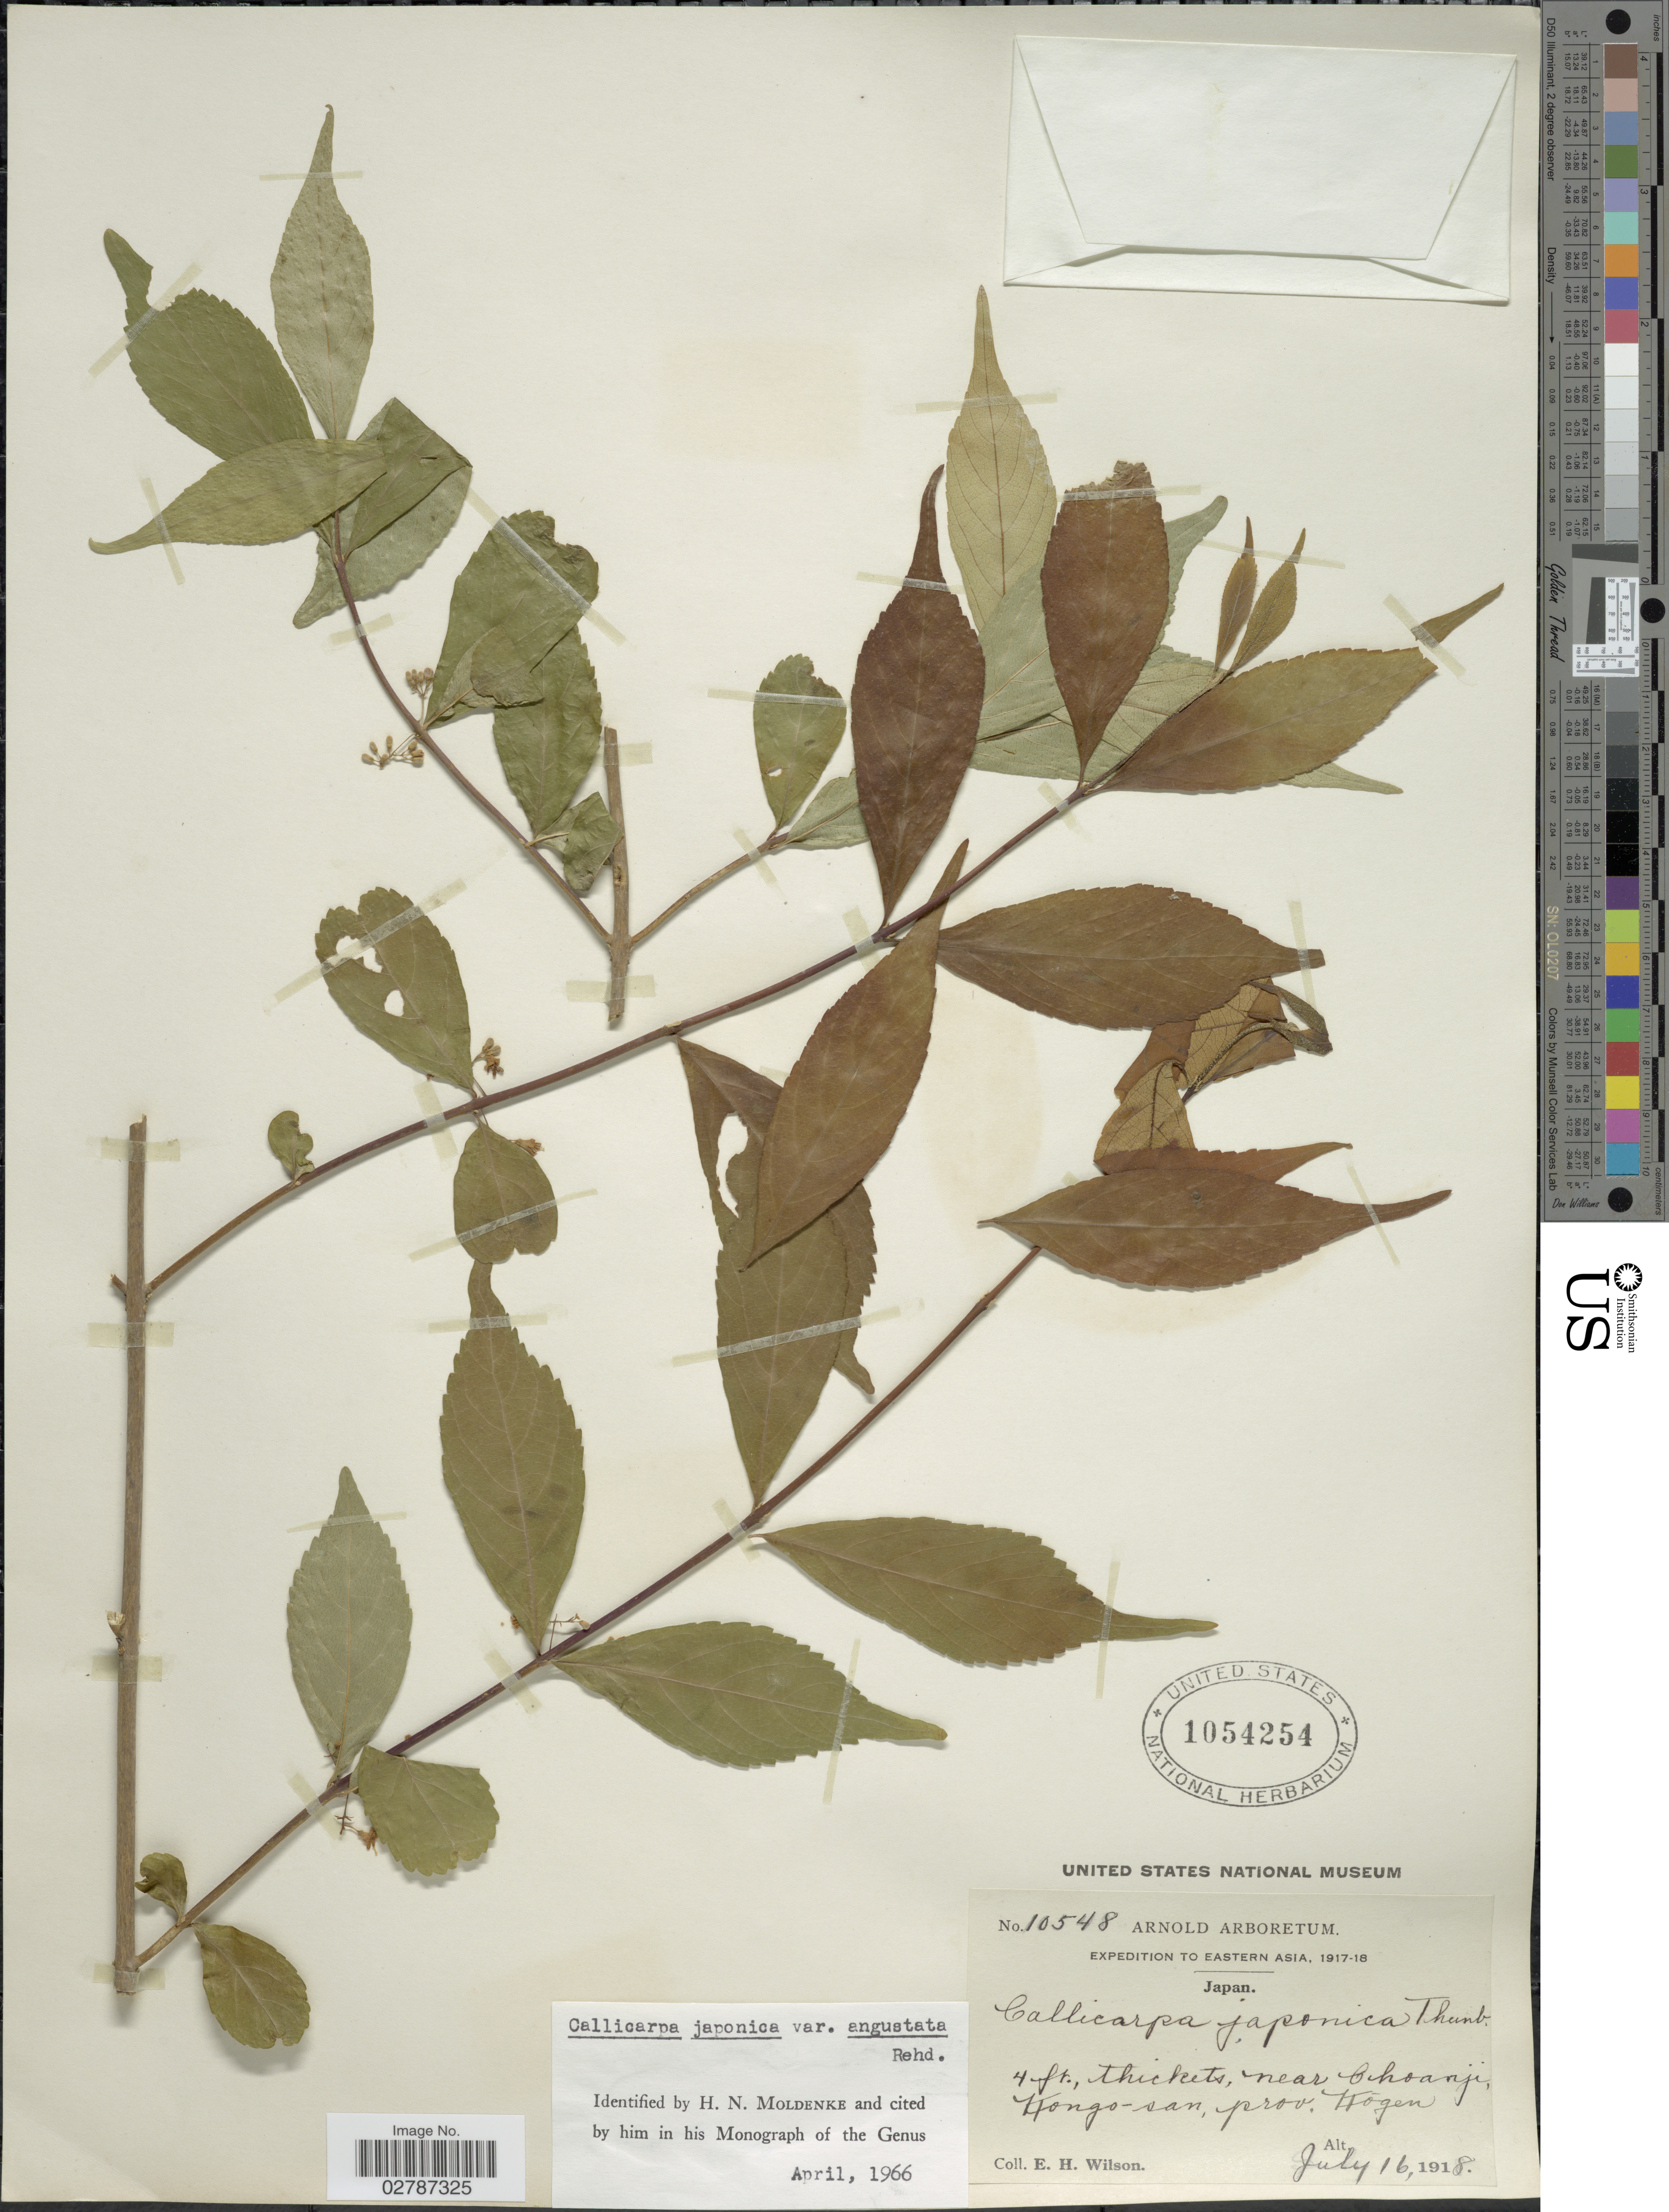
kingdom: Plantae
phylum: Tracheophyta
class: Magnoliopsida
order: Lamiales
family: Lamiaceae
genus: Callicarpa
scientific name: Callicarpa japonica var. angustata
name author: Rehder in Sarg.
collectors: E. Wilson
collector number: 10548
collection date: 1918-07-16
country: Japan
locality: Eastern Asia. Near Choanji, Kongo-san, prov. Kogen.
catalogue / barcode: US 1054254